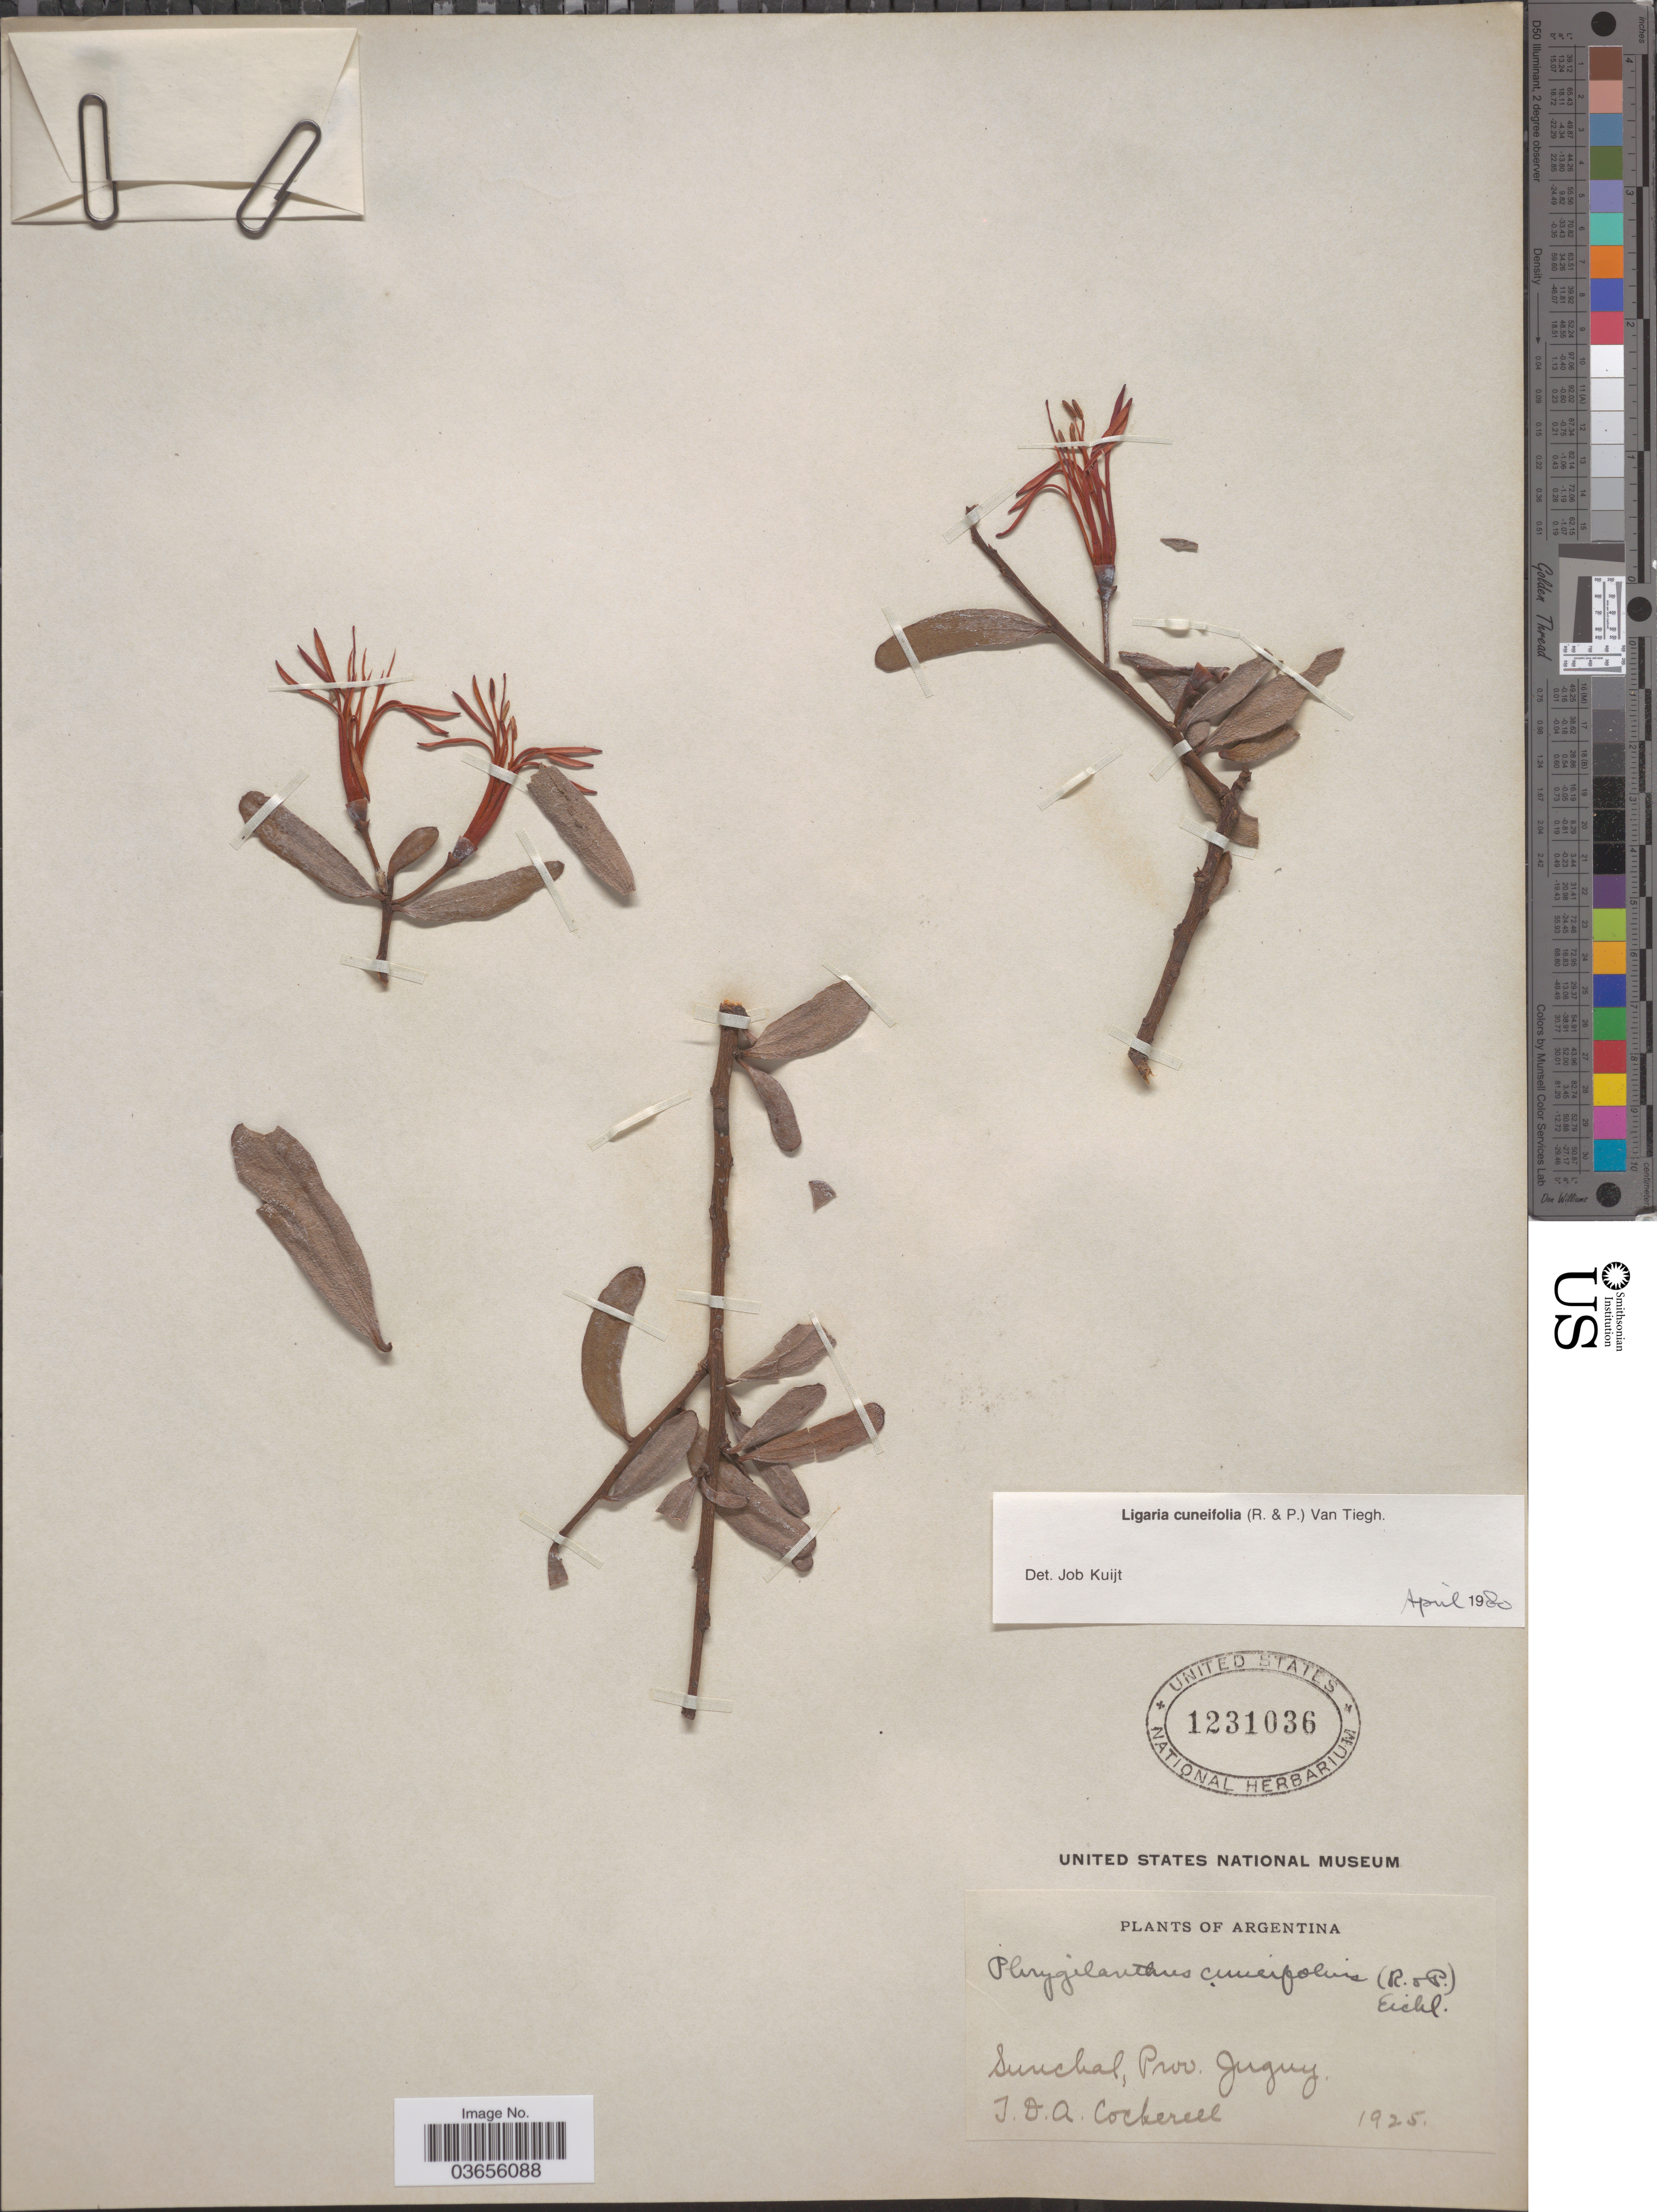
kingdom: Plantae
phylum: Tracheophyta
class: Magnoliopsida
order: Santalales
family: Loranthaceae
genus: Ligaria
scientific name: Ligaria cuneifolia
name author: (Ruiz & Pav.) Tiegh.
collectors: T. Cockerell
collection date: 1925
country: Argentina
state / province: Jujuy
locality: Sunchal.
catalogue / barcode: US 1231036